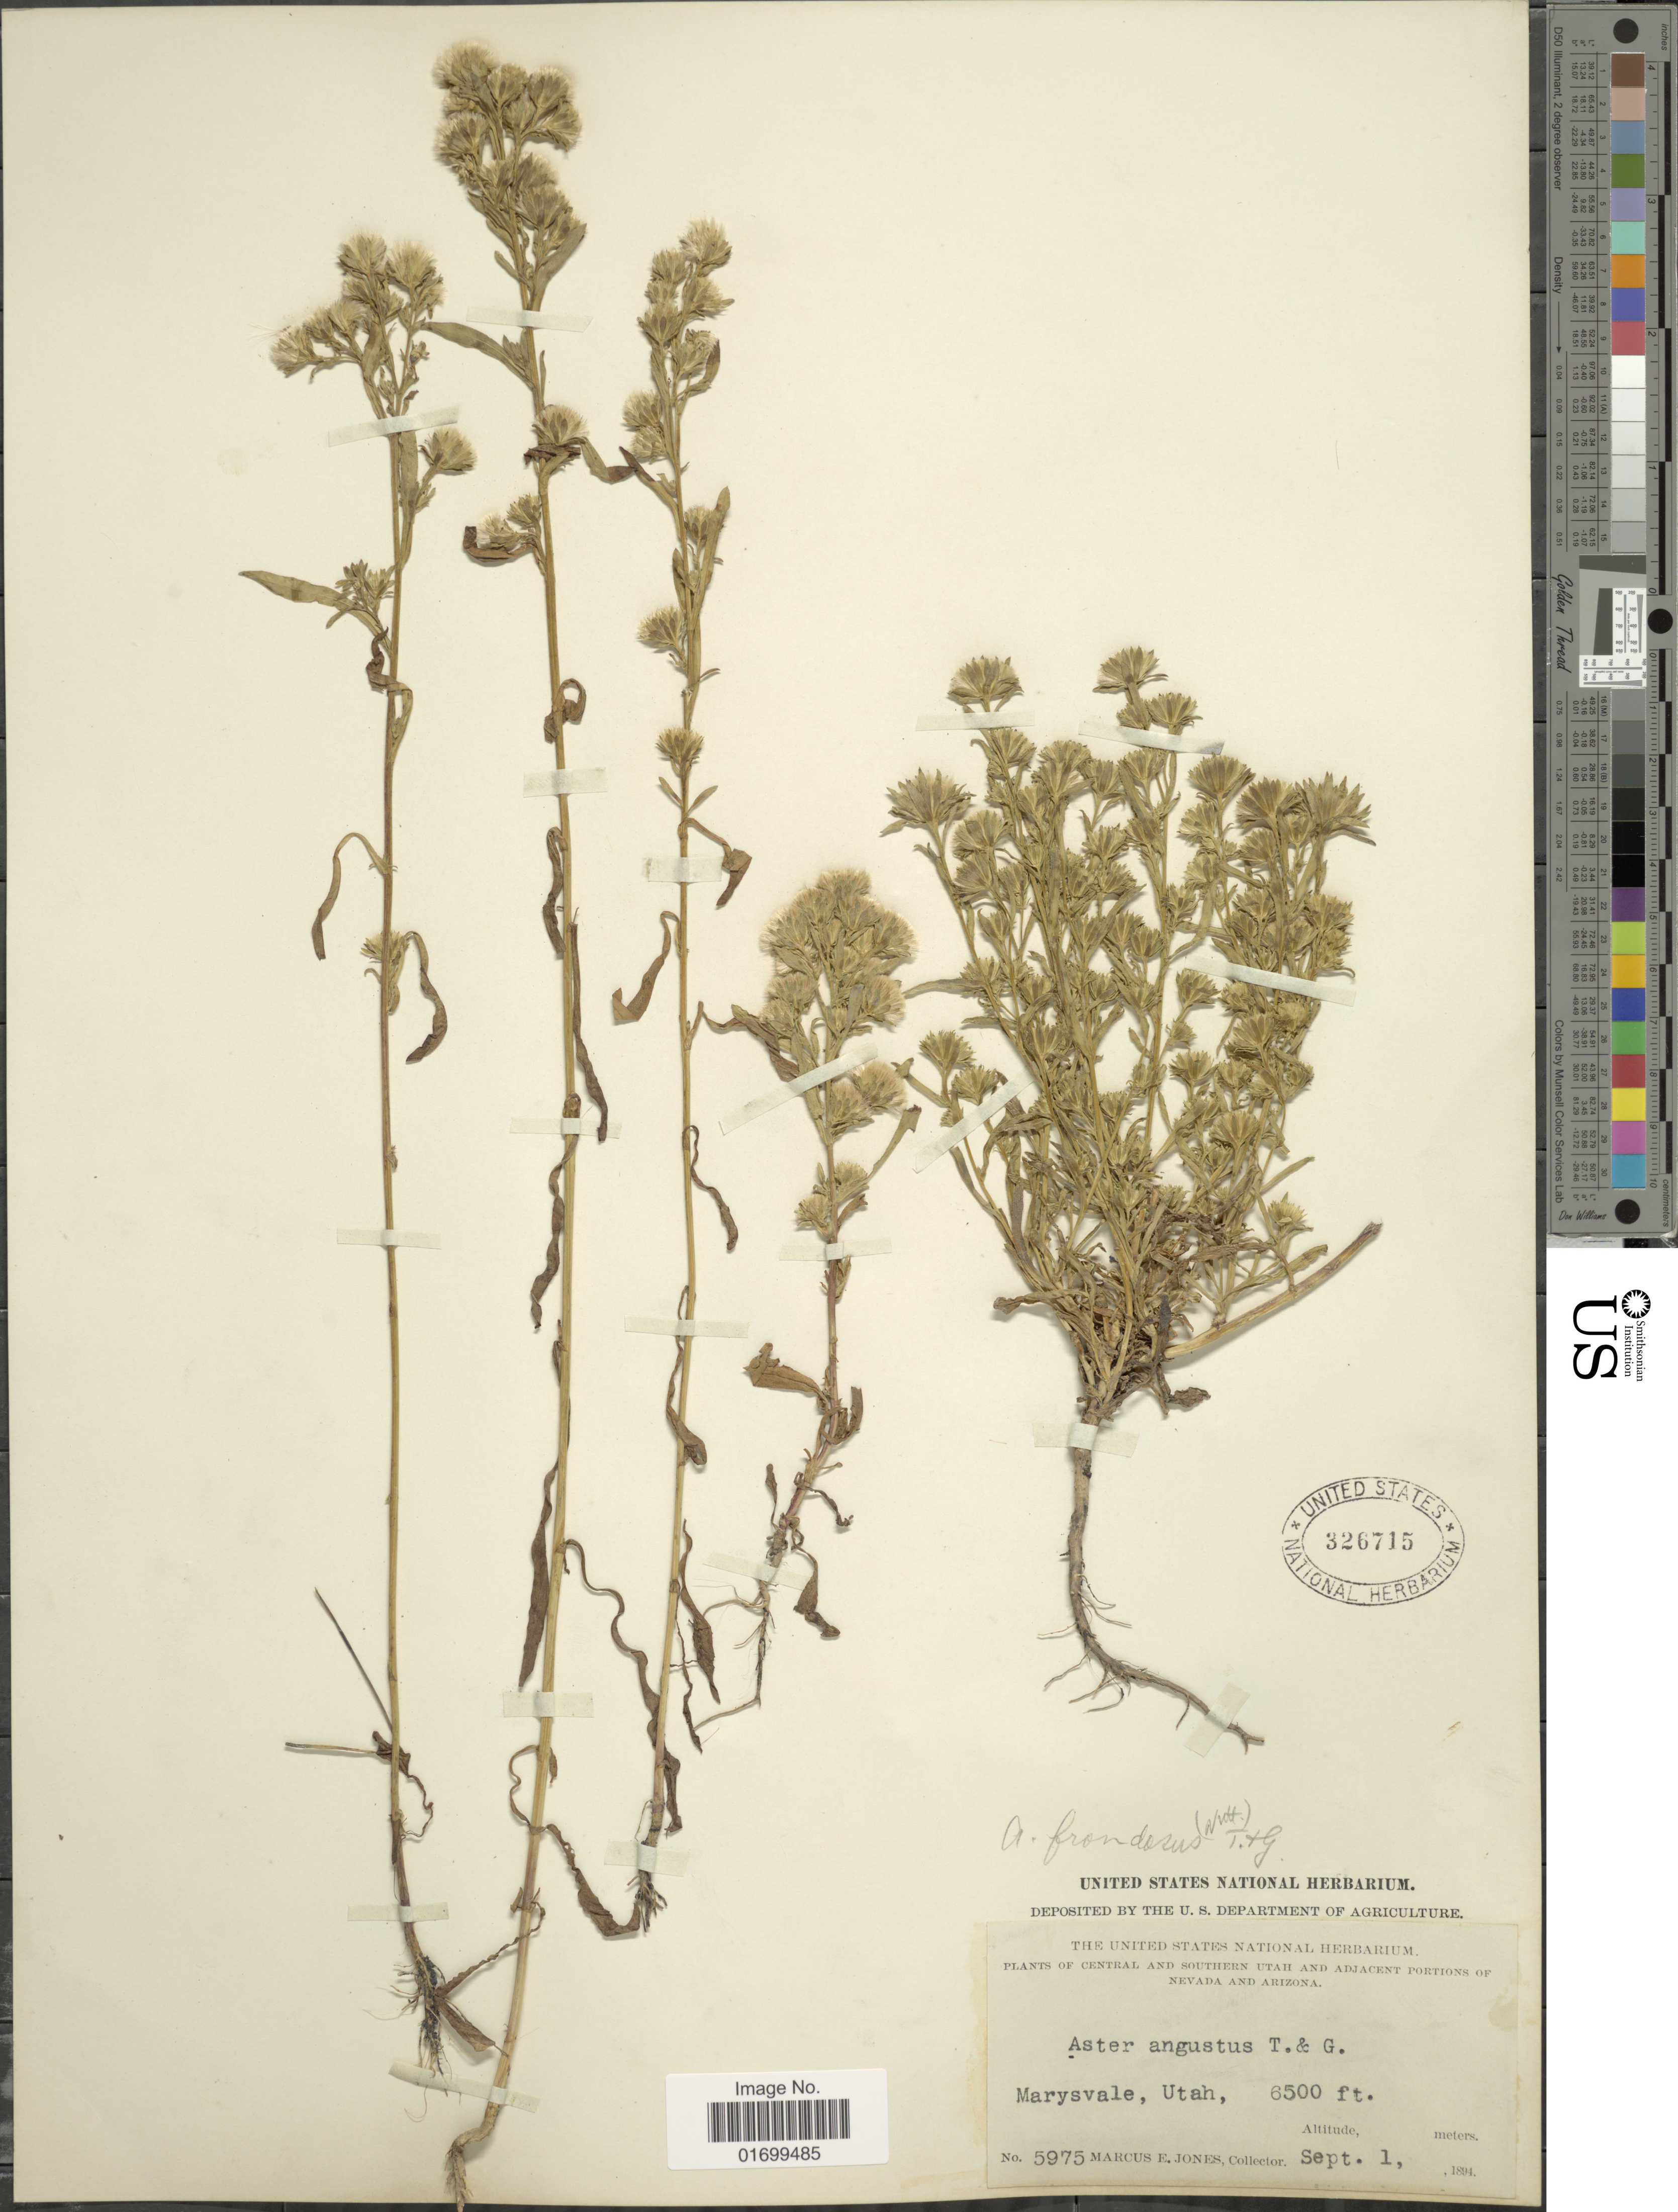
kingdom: Plantae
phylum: Tracheophyta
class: Magnoliopsida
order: Asterales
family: Asteraceae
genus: Symphyotrichum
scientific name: Symphyotrichum frondosum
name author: (Nutt.) G.L. Nesom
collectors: M. E. Jones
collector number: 5975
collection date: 1894-09-01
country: United States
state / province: Utah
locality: Marysvale.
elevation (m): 1981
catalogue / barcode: US 326715